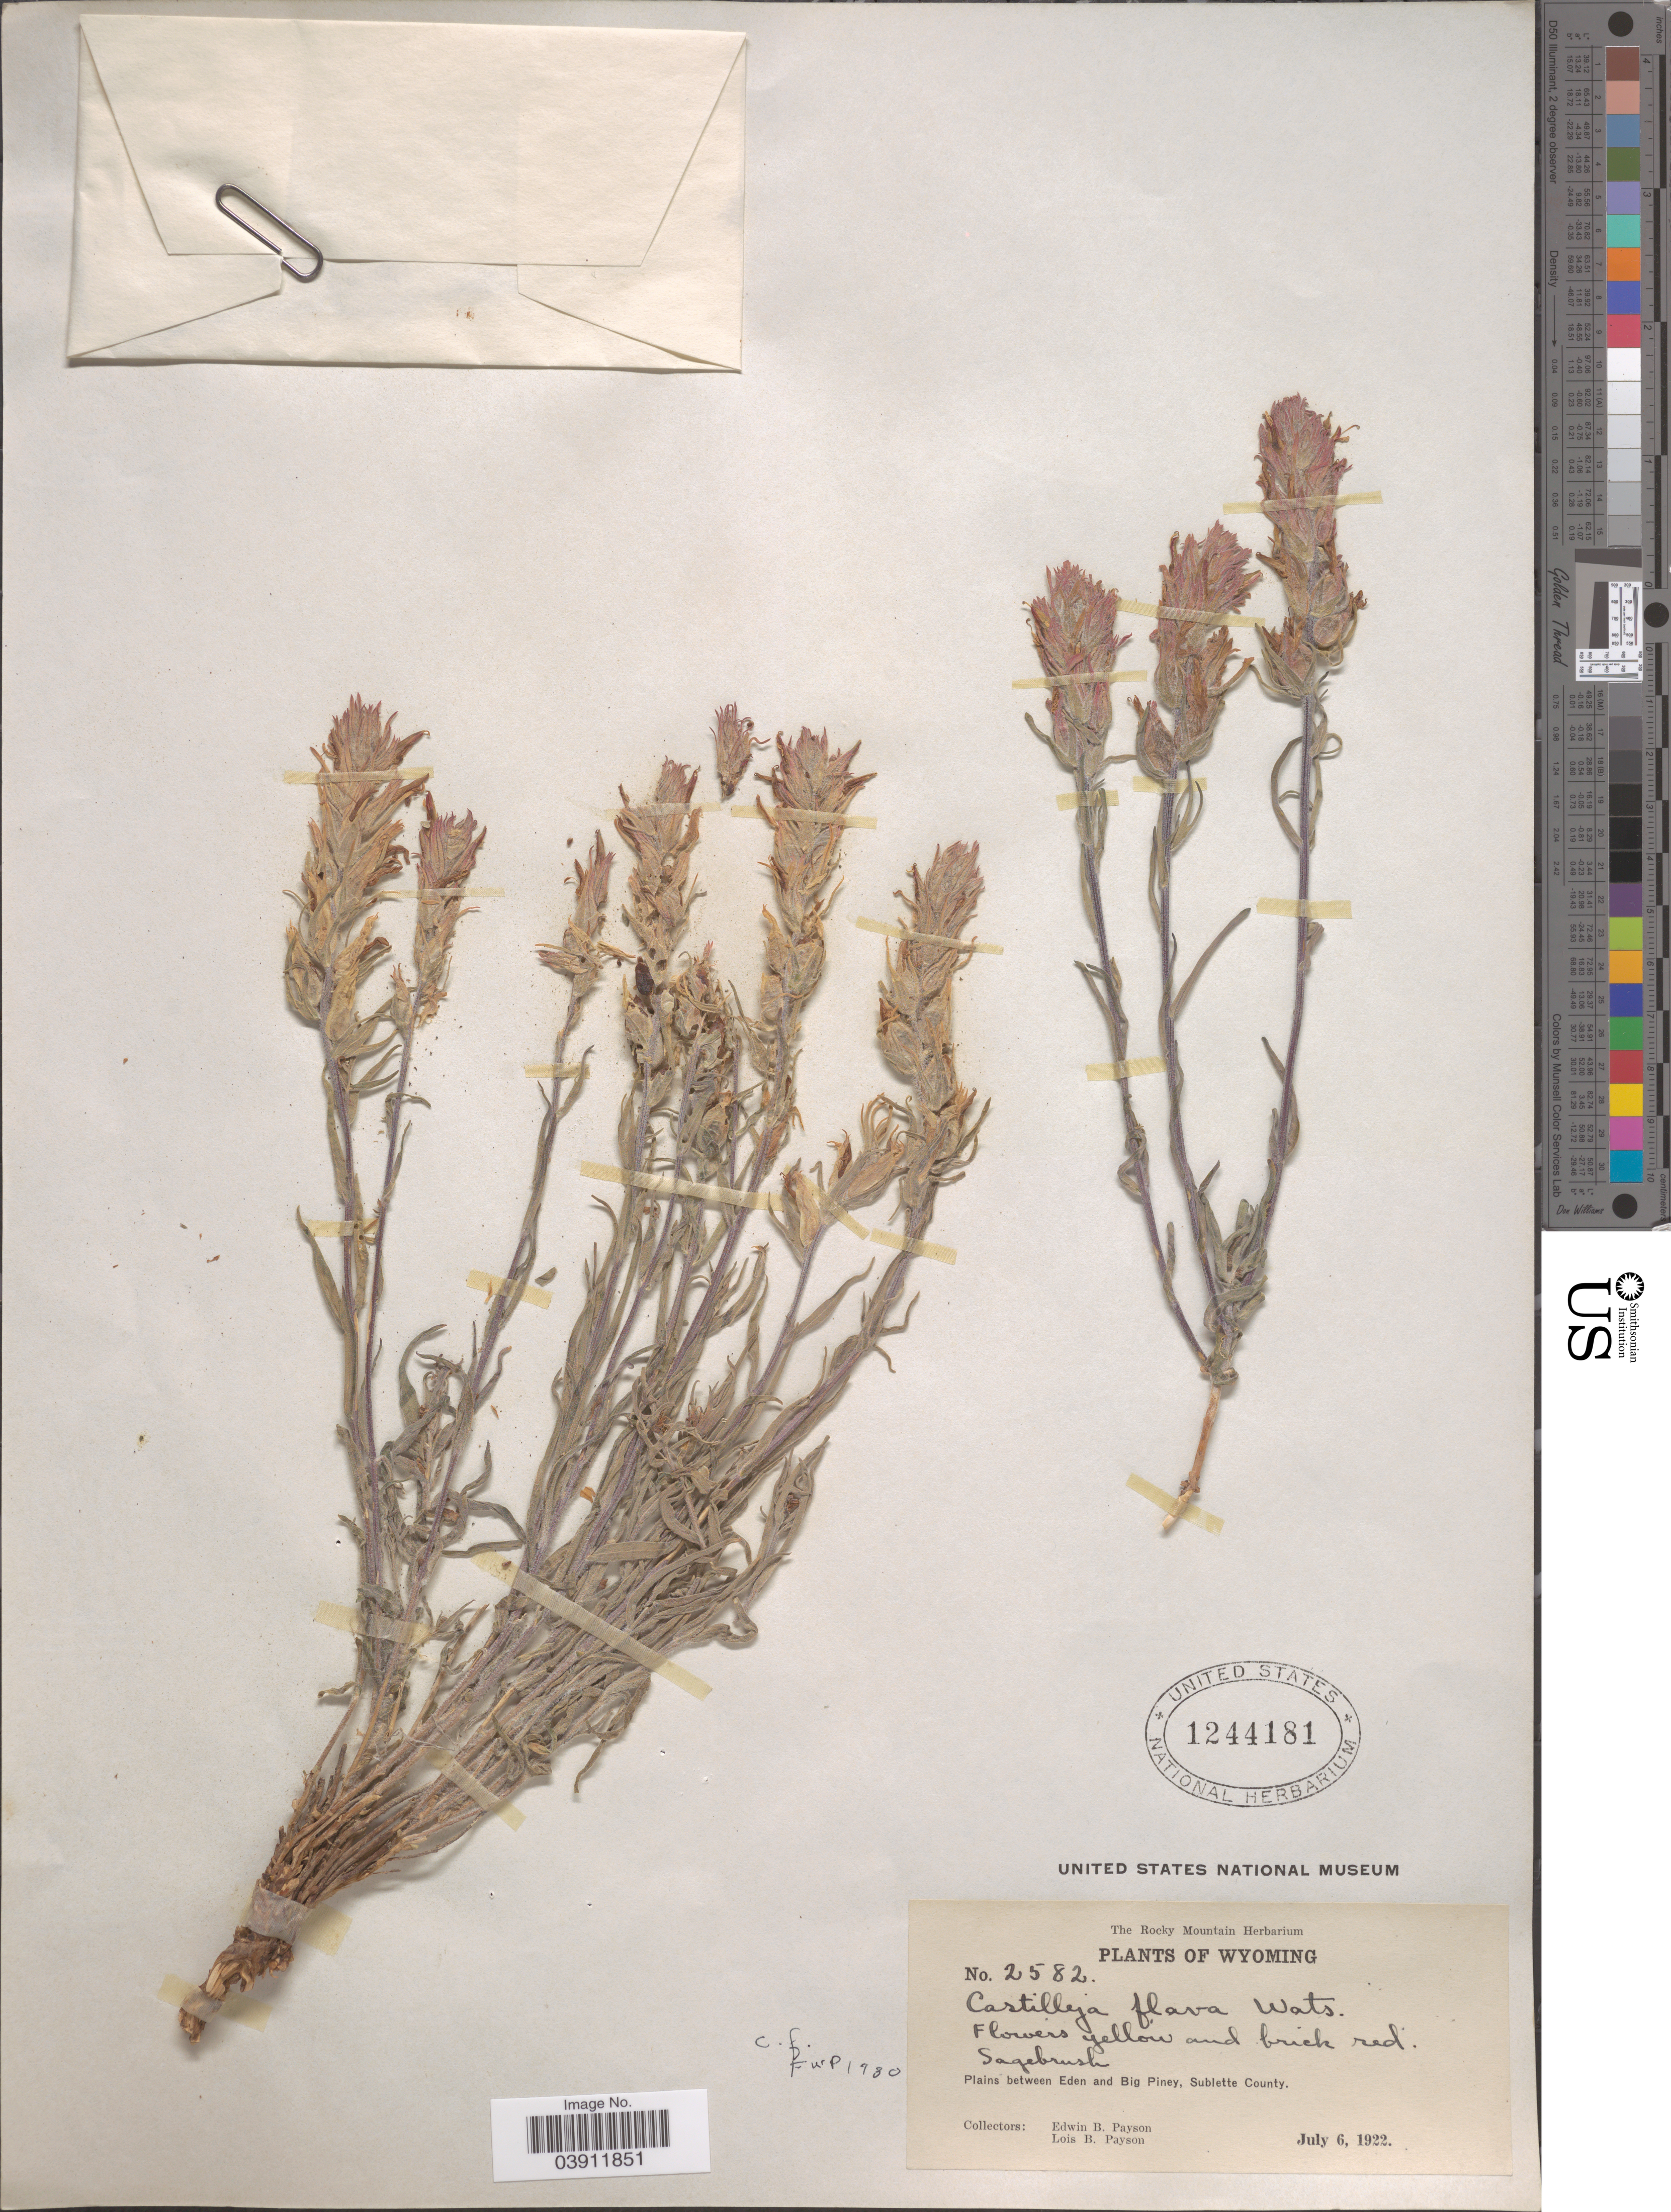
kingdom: Plantae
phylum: Tracheophyta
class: Magnoliopsida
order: Lamiales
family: Orobanchaceae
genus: Castilleja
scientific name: Castilleja flava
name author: S. Watson in C. King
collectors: E. B. Payson & L. Payson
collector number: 2582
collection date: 1922-07-06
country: United States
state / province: Wyoming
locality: Plains between Eden and Big Piney, Sublette County.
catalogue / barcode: US 1244181